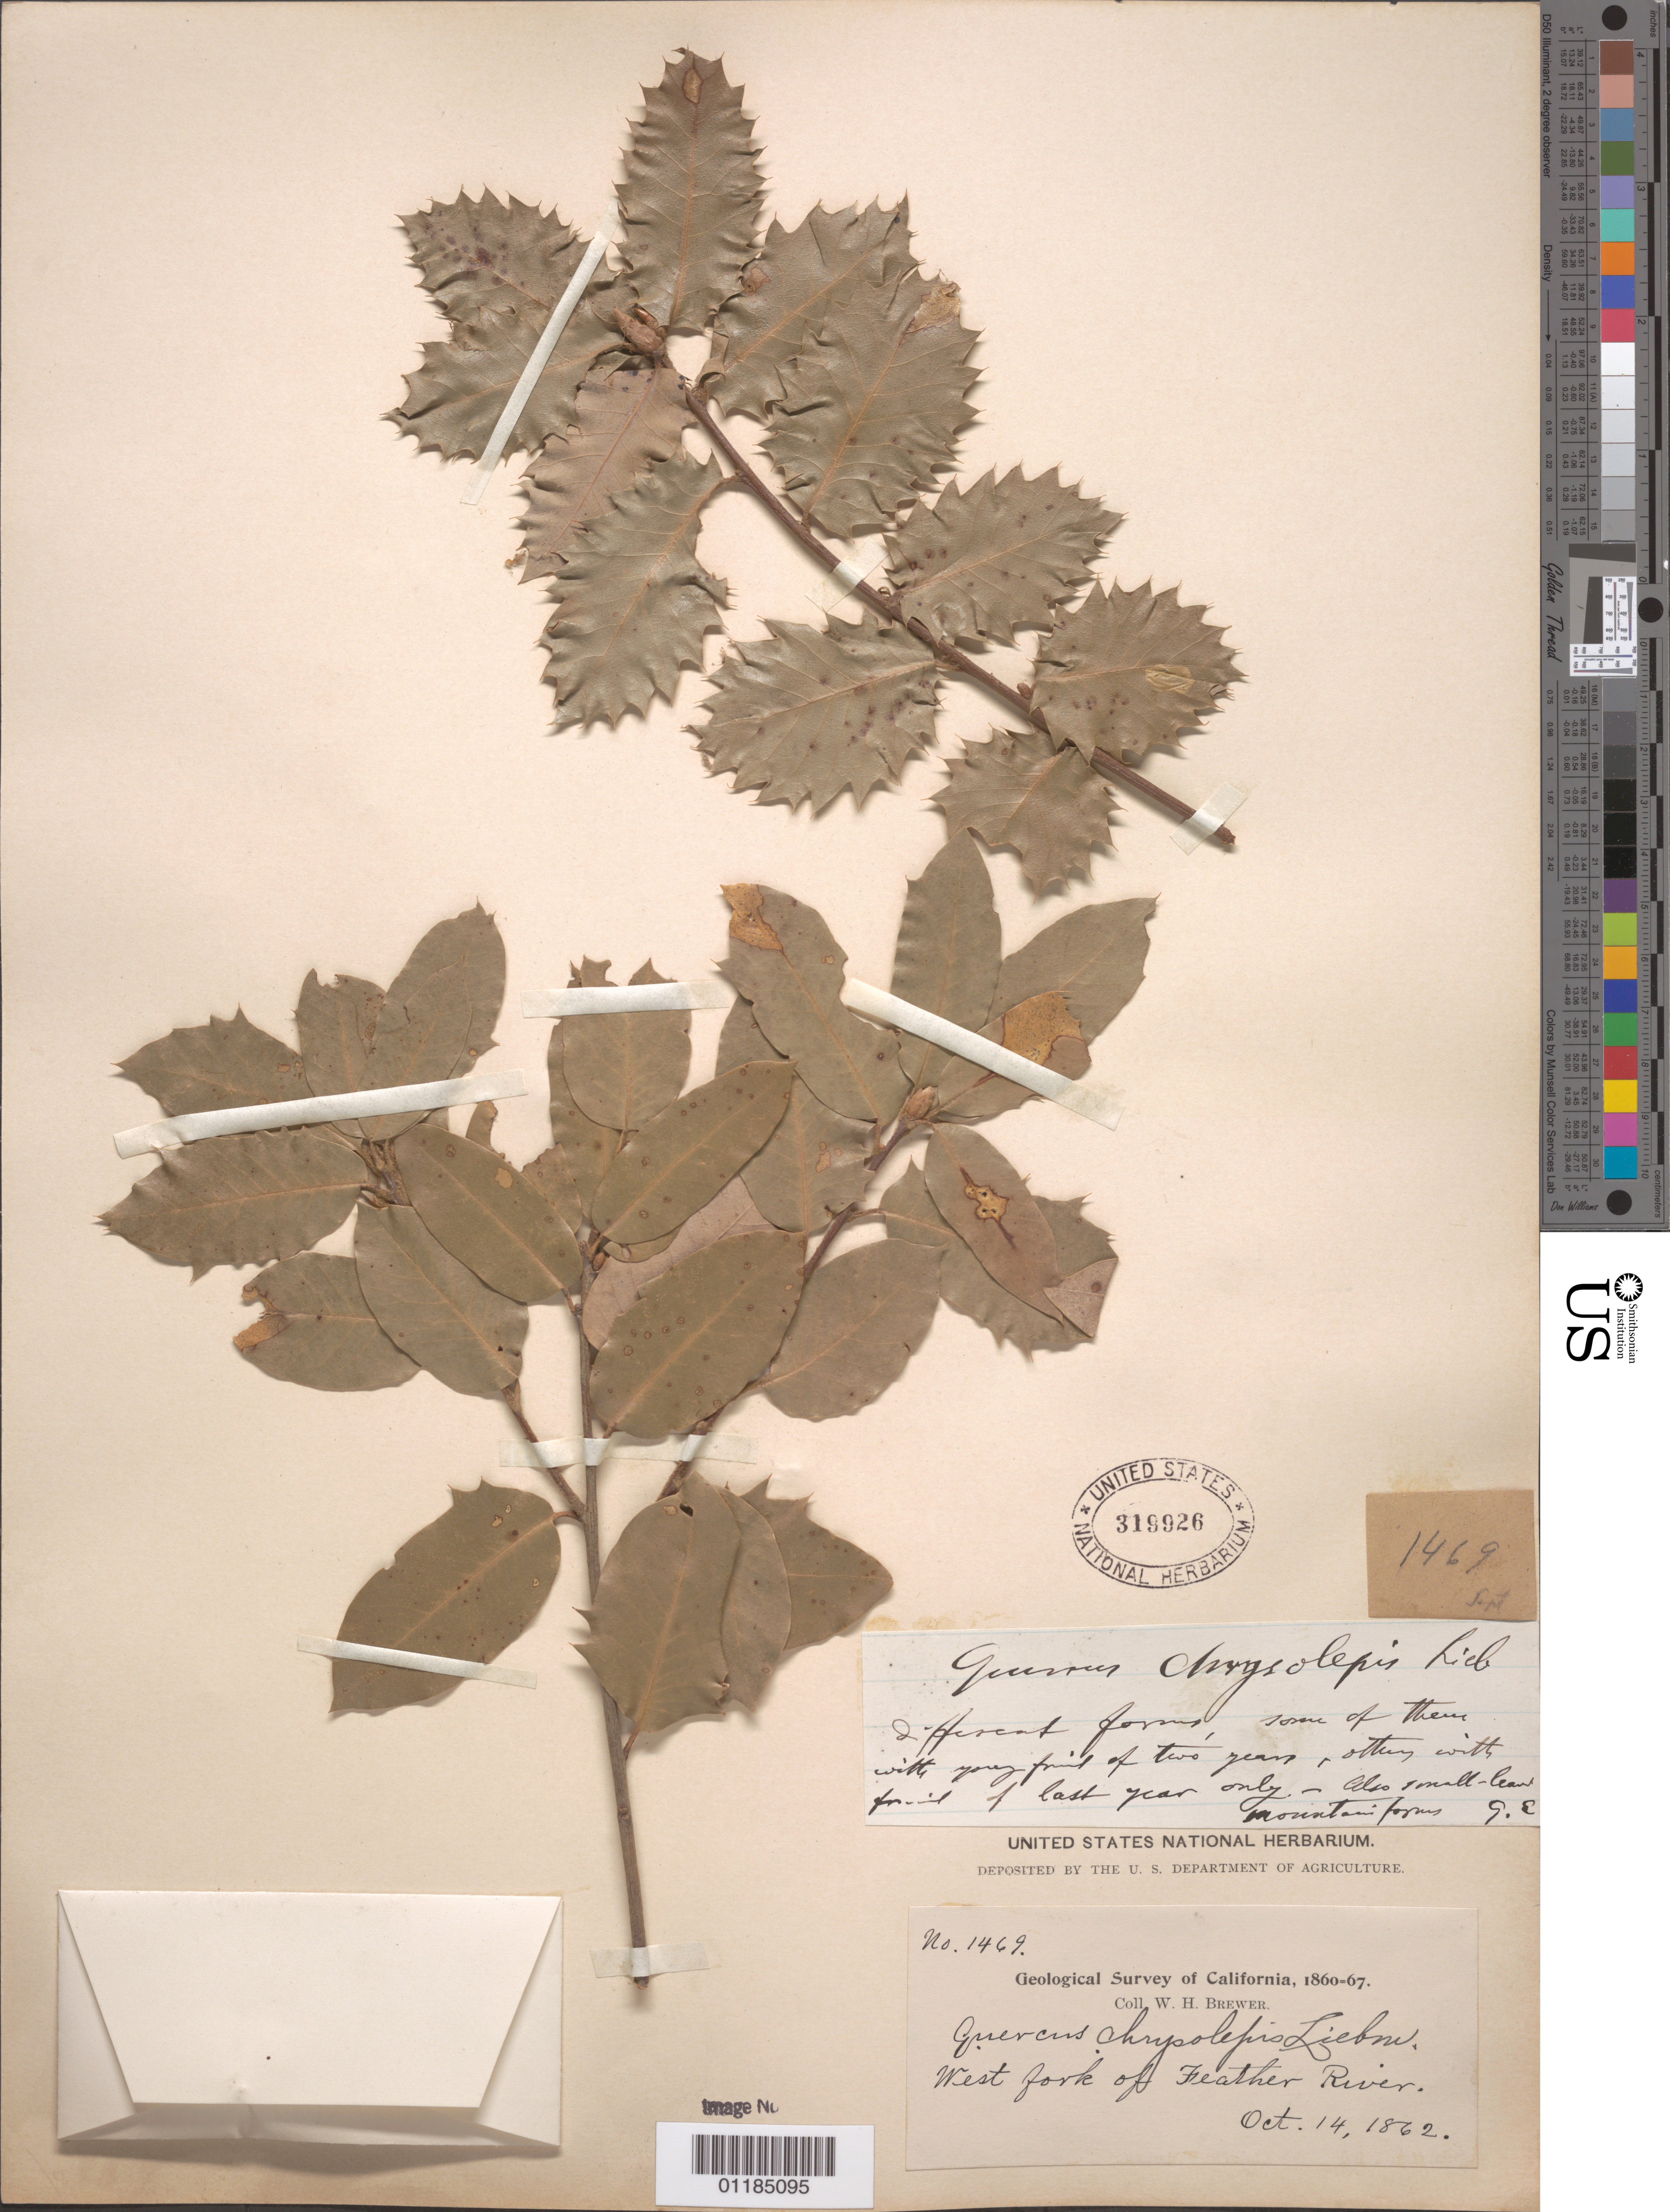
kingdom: Plantae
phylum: Tracheophyta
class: Magnoliopsida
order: Fagales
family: Fagaceae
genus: Quercus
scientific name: Quercus chrysolepis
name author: Liebm.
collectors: W. H. Brewer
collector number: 1469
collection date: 1862-10-14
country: United States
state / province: California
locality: West fork of Feather River.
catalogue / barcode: US 319926